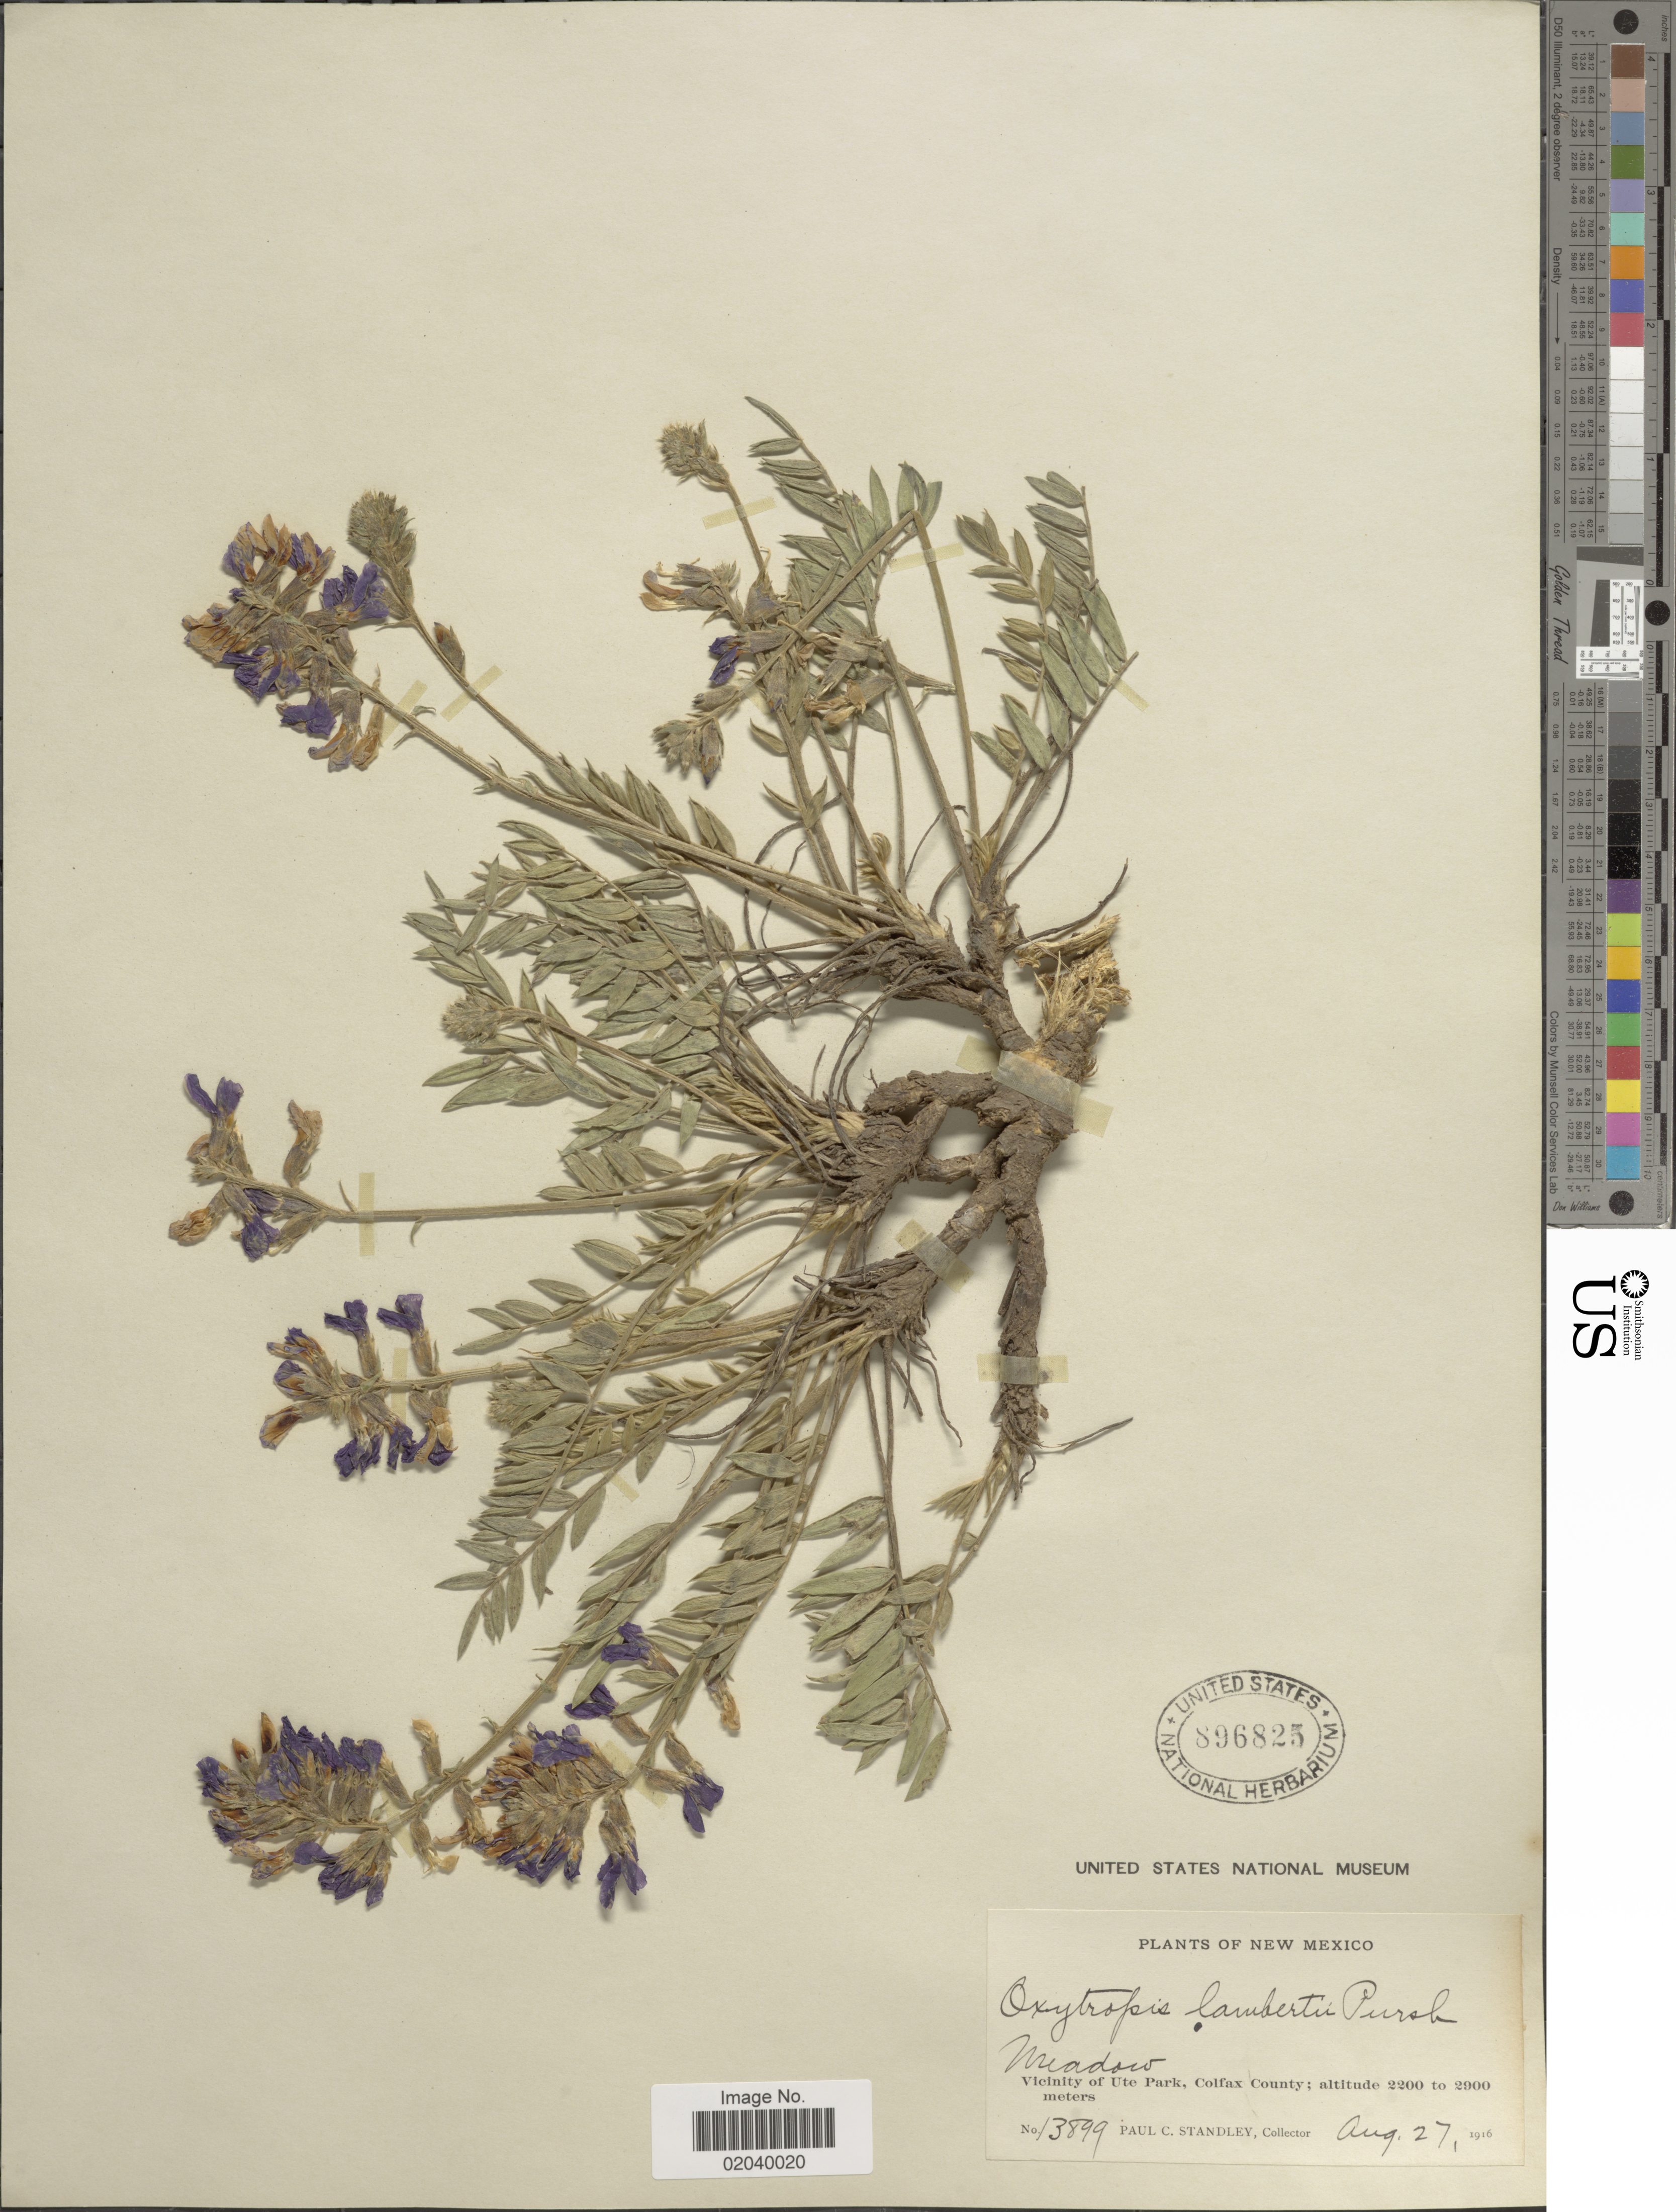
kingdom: Plantae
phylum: Tracheophyta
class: Magnoliopsida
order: Fabales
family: Fabaceae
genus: Oxytropis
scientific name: Oxytropis lambertii var. bigelovii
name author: A. Gray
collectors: P. C. Standley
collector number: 13899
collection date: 1916-08-27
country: United States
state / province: New Mexico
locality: Vicinity of Ute Park, Colfax County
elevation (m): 2200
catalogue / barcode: US 896825